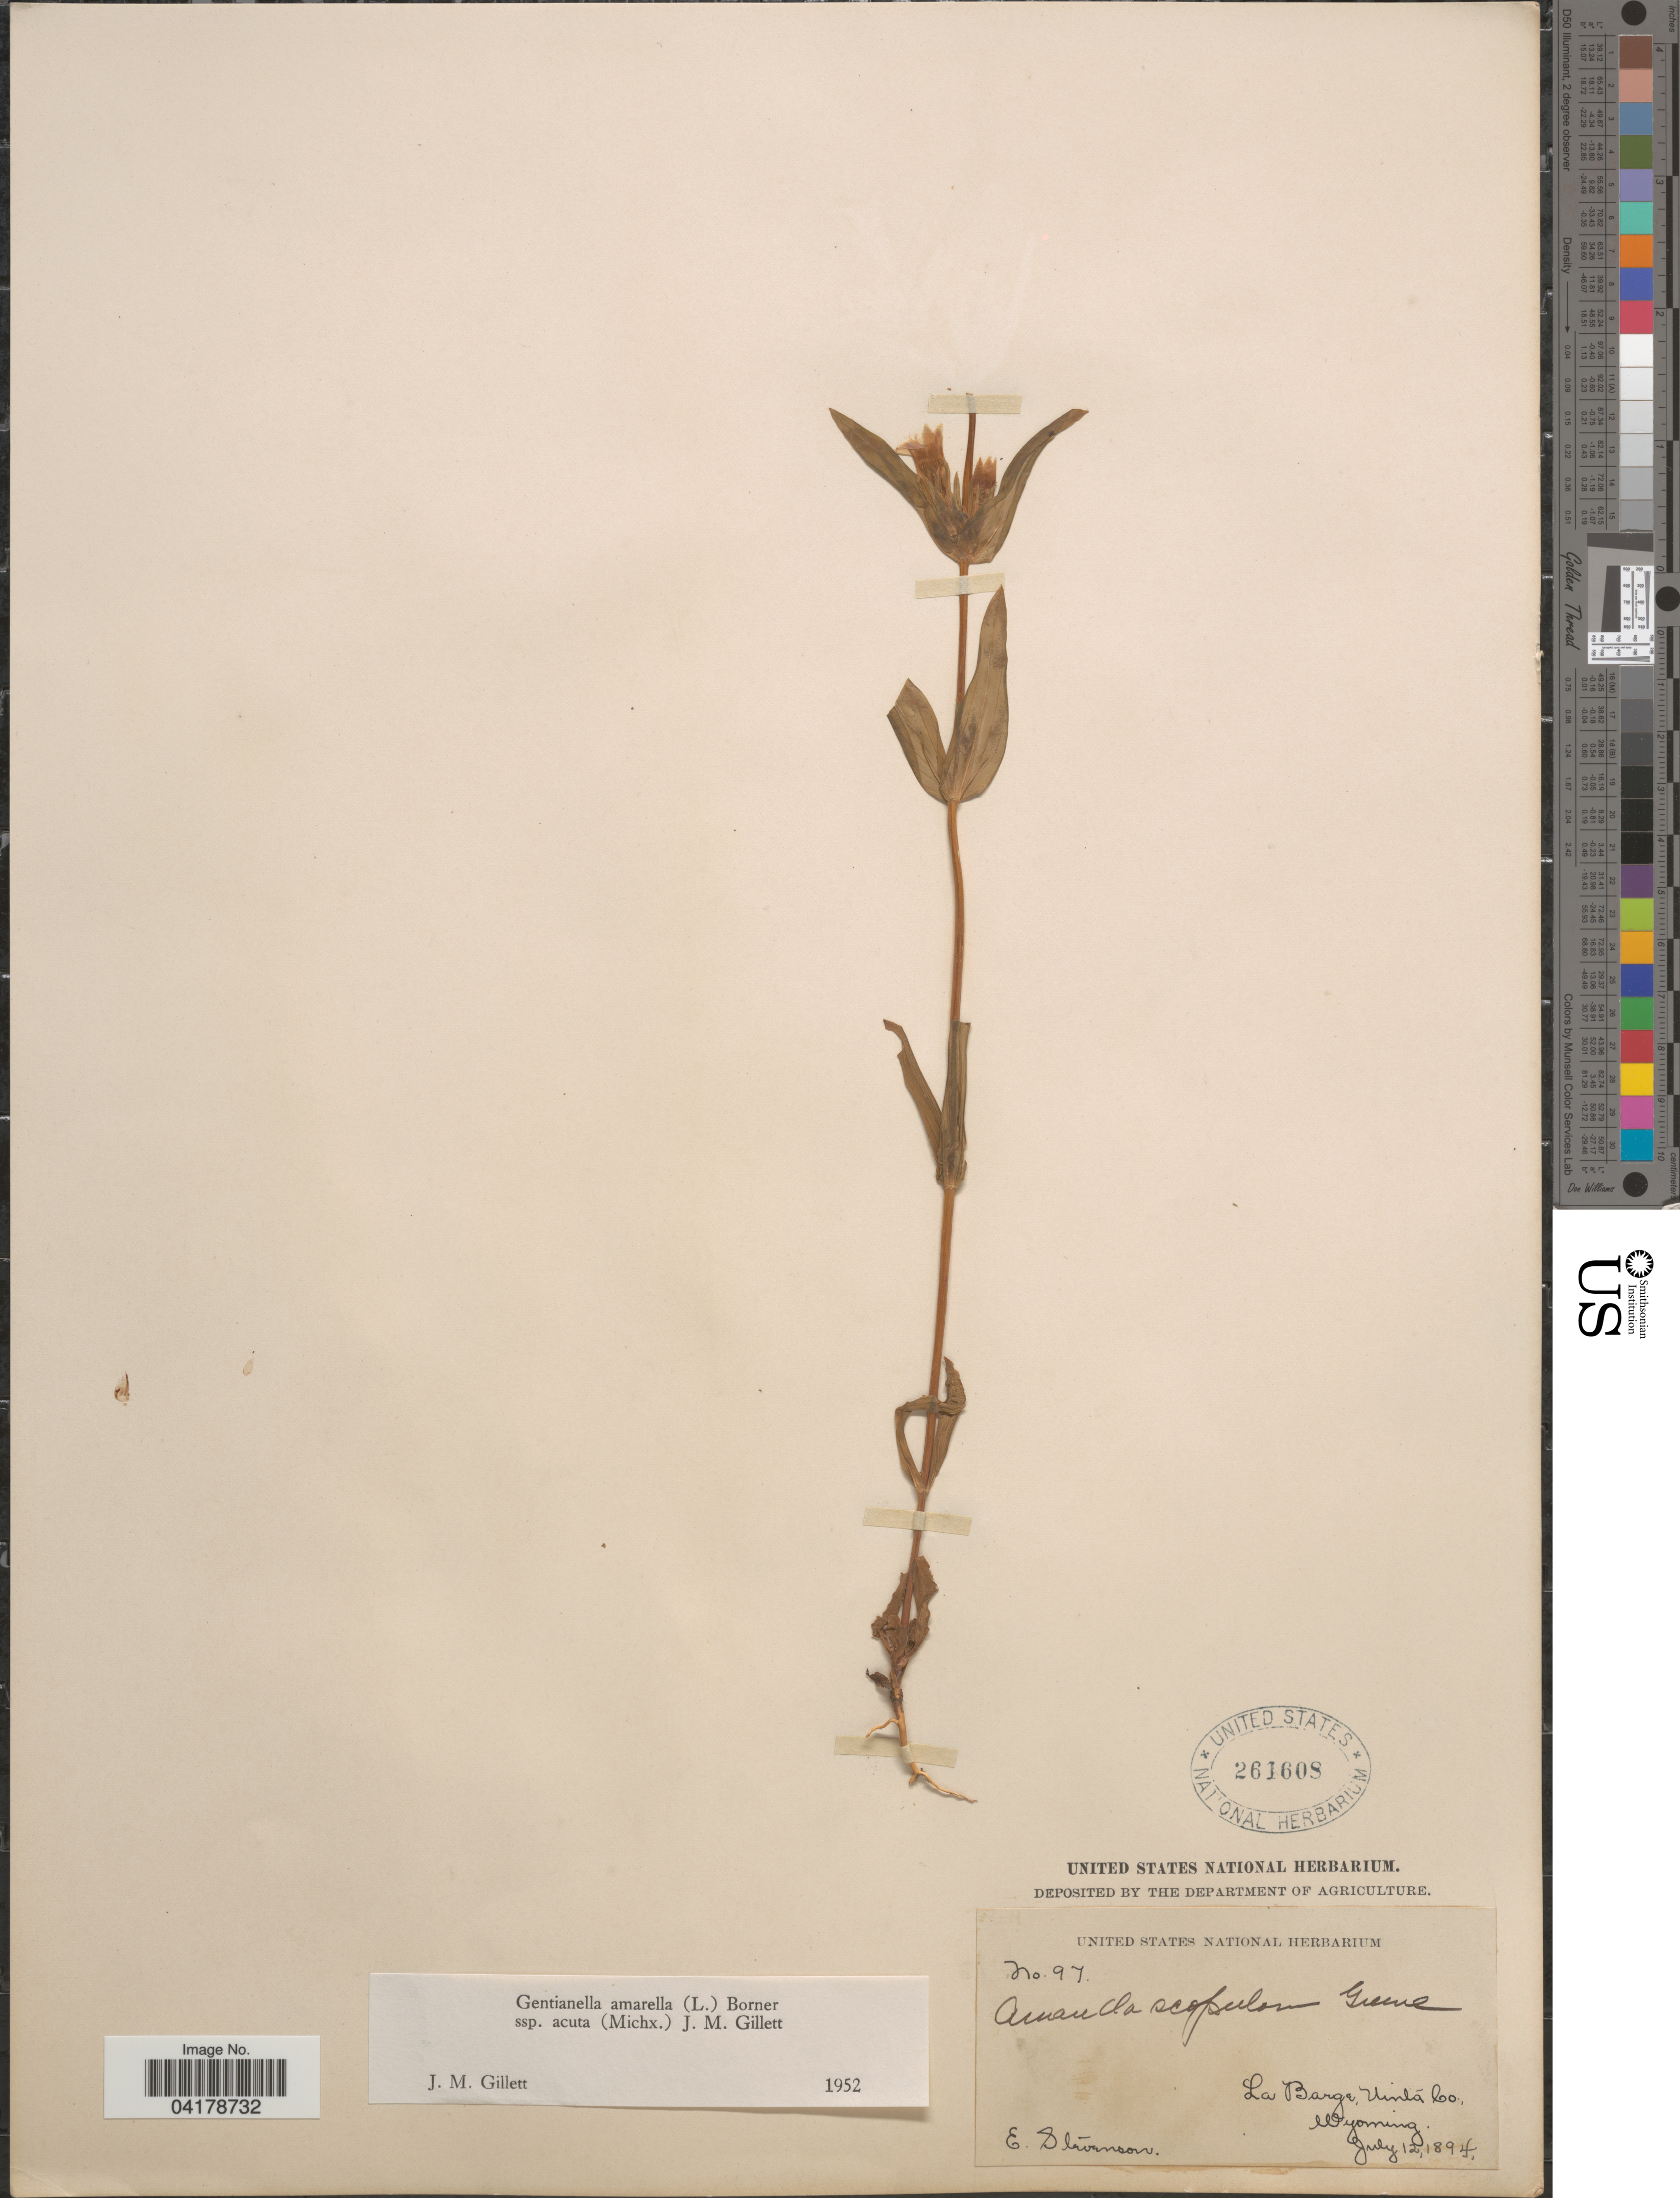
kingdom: Plantae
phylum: Tracheophyta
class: Magnoliopsida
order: Gentianales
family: Gentianaceae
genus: Gentianella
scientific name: Gentianella amarella subsp. acuta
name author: (Michx.) J.M. Gillett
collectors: E. Stevenson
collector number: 97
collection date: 1894-07-12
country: United States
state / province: Wyoming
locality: La Barge, Uinta Co.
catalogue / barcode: US 261608